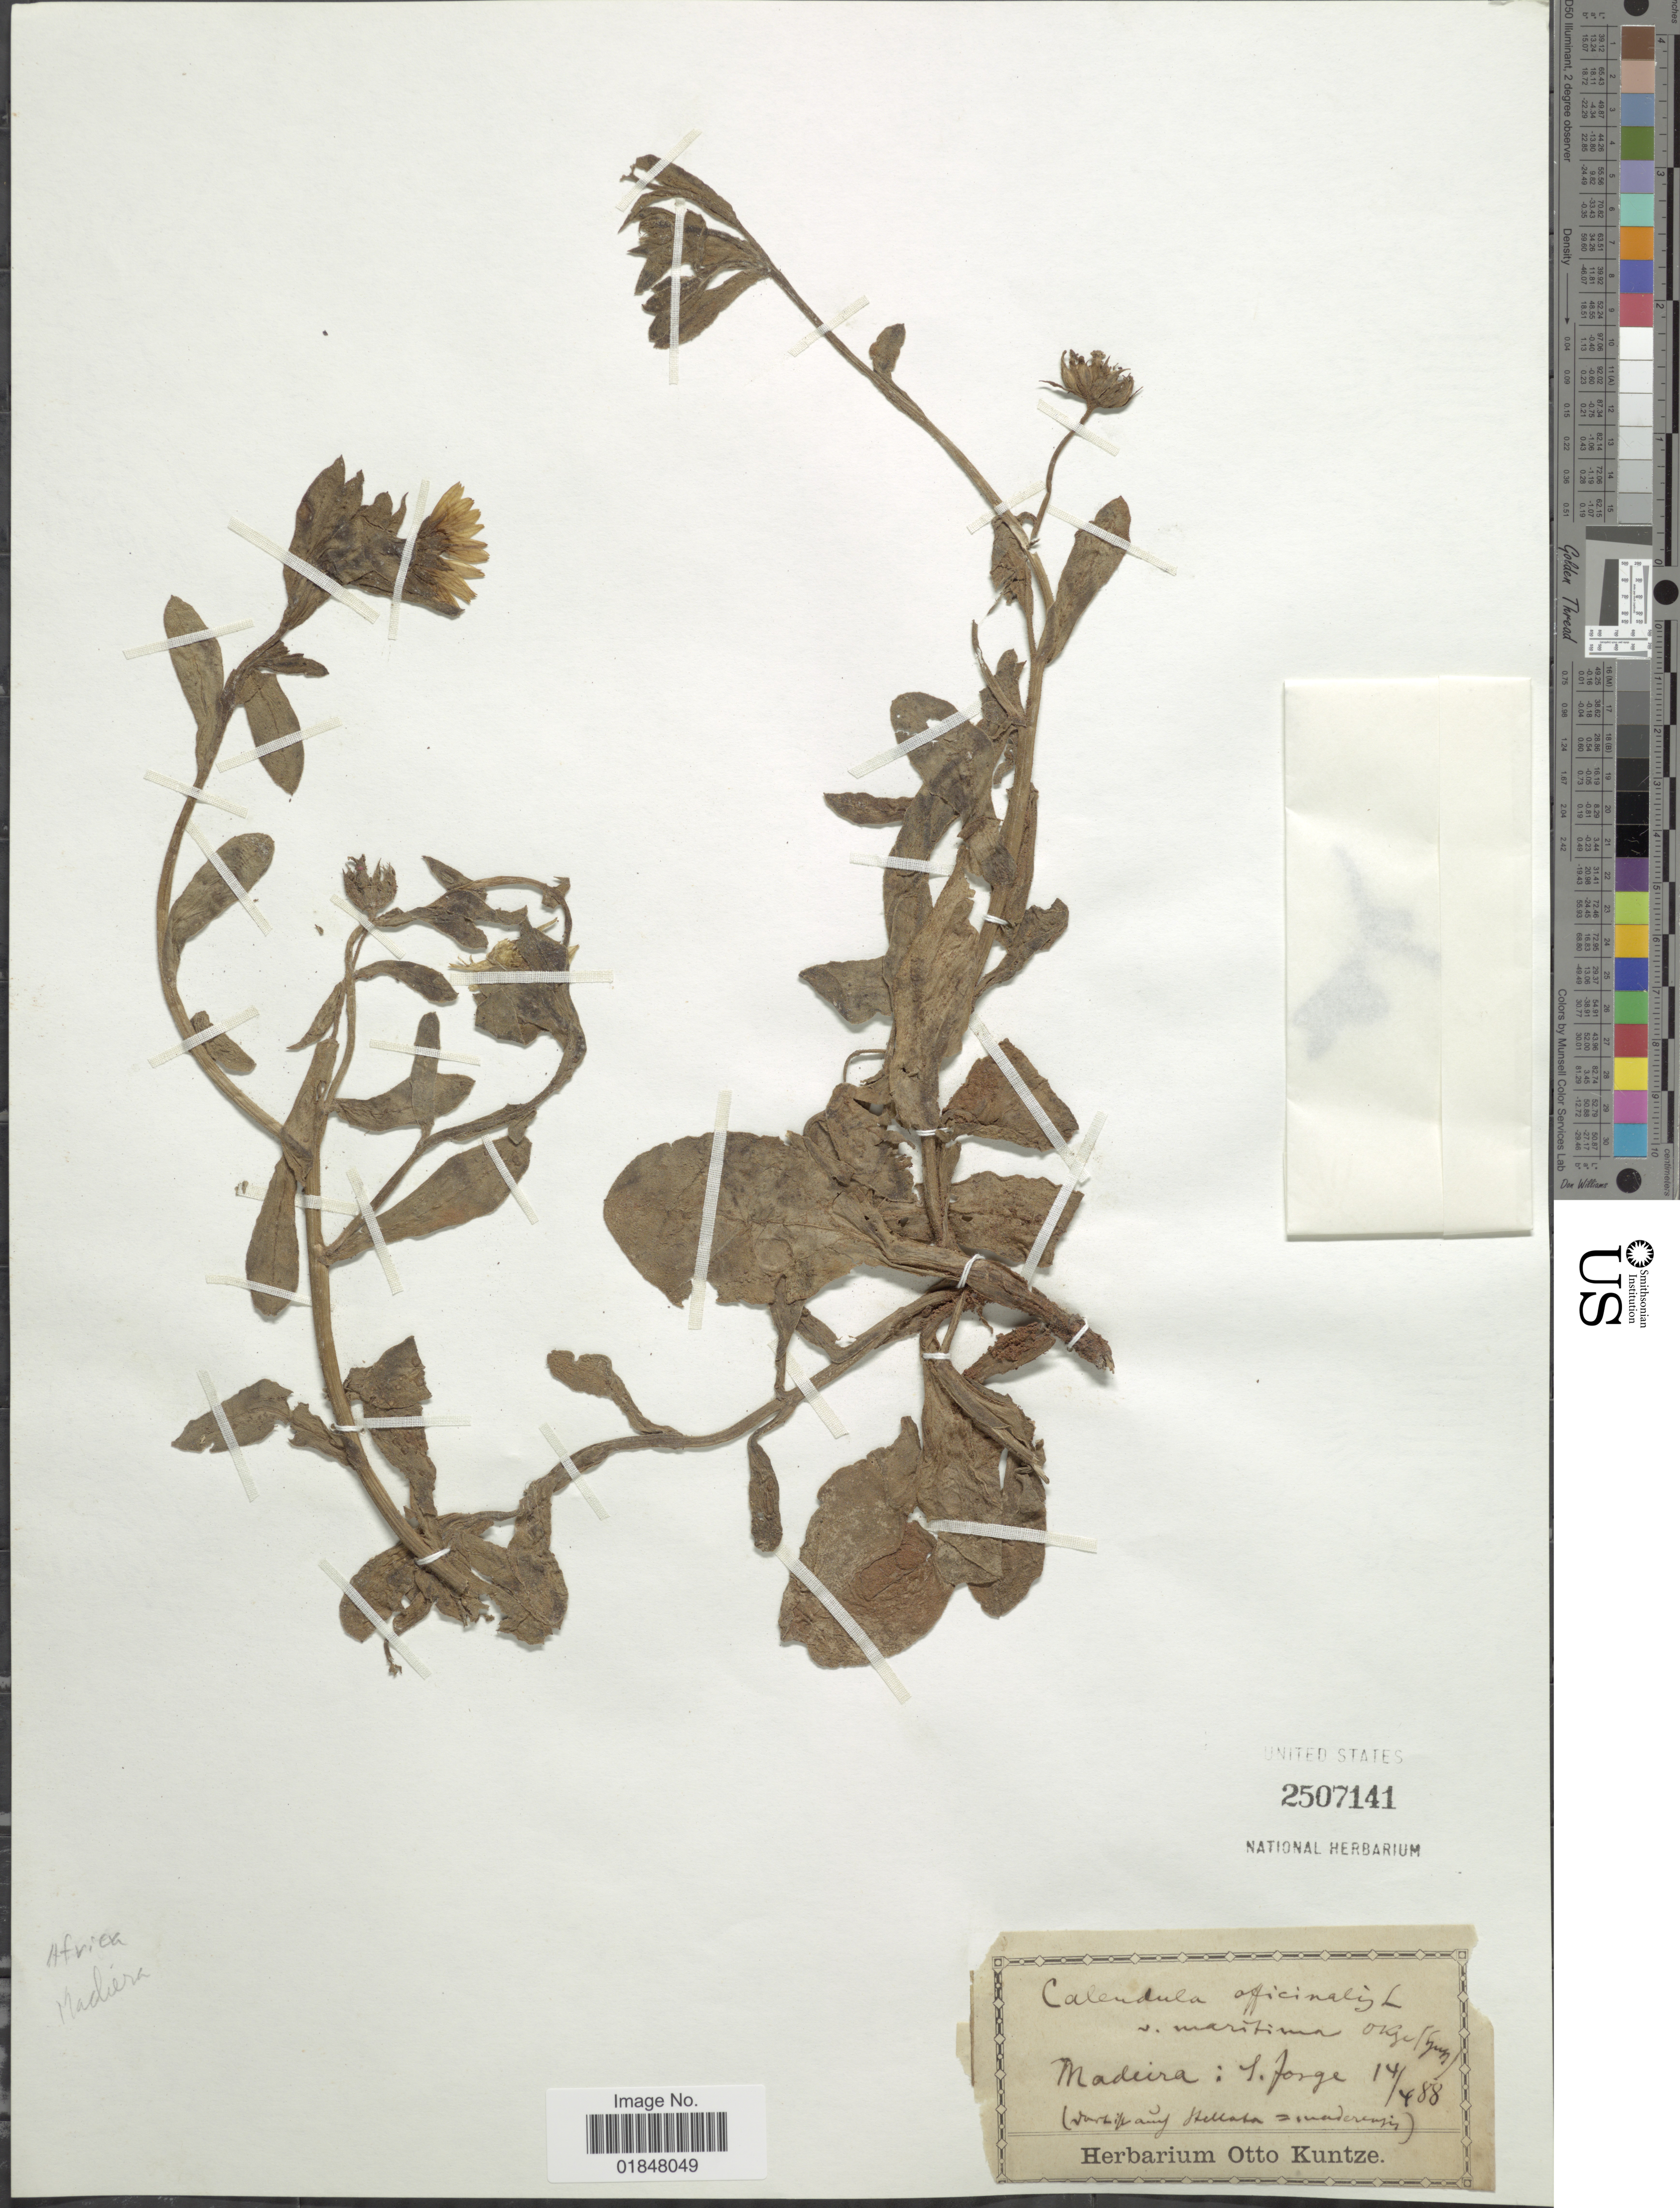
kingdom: Plantae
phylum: Tracheophyta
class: Magnoliopsida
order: Asterales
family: Asteraceae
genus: Calendula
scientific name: Calendula officinalis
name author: L.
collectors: ex herb. Otto Kuntze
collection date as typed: Transcribed d/m/y: 14/4/88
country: Portugal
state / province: Madeira (Aut. Reg.)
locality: S. Jorge [interpreted]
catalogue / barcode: US 2507141